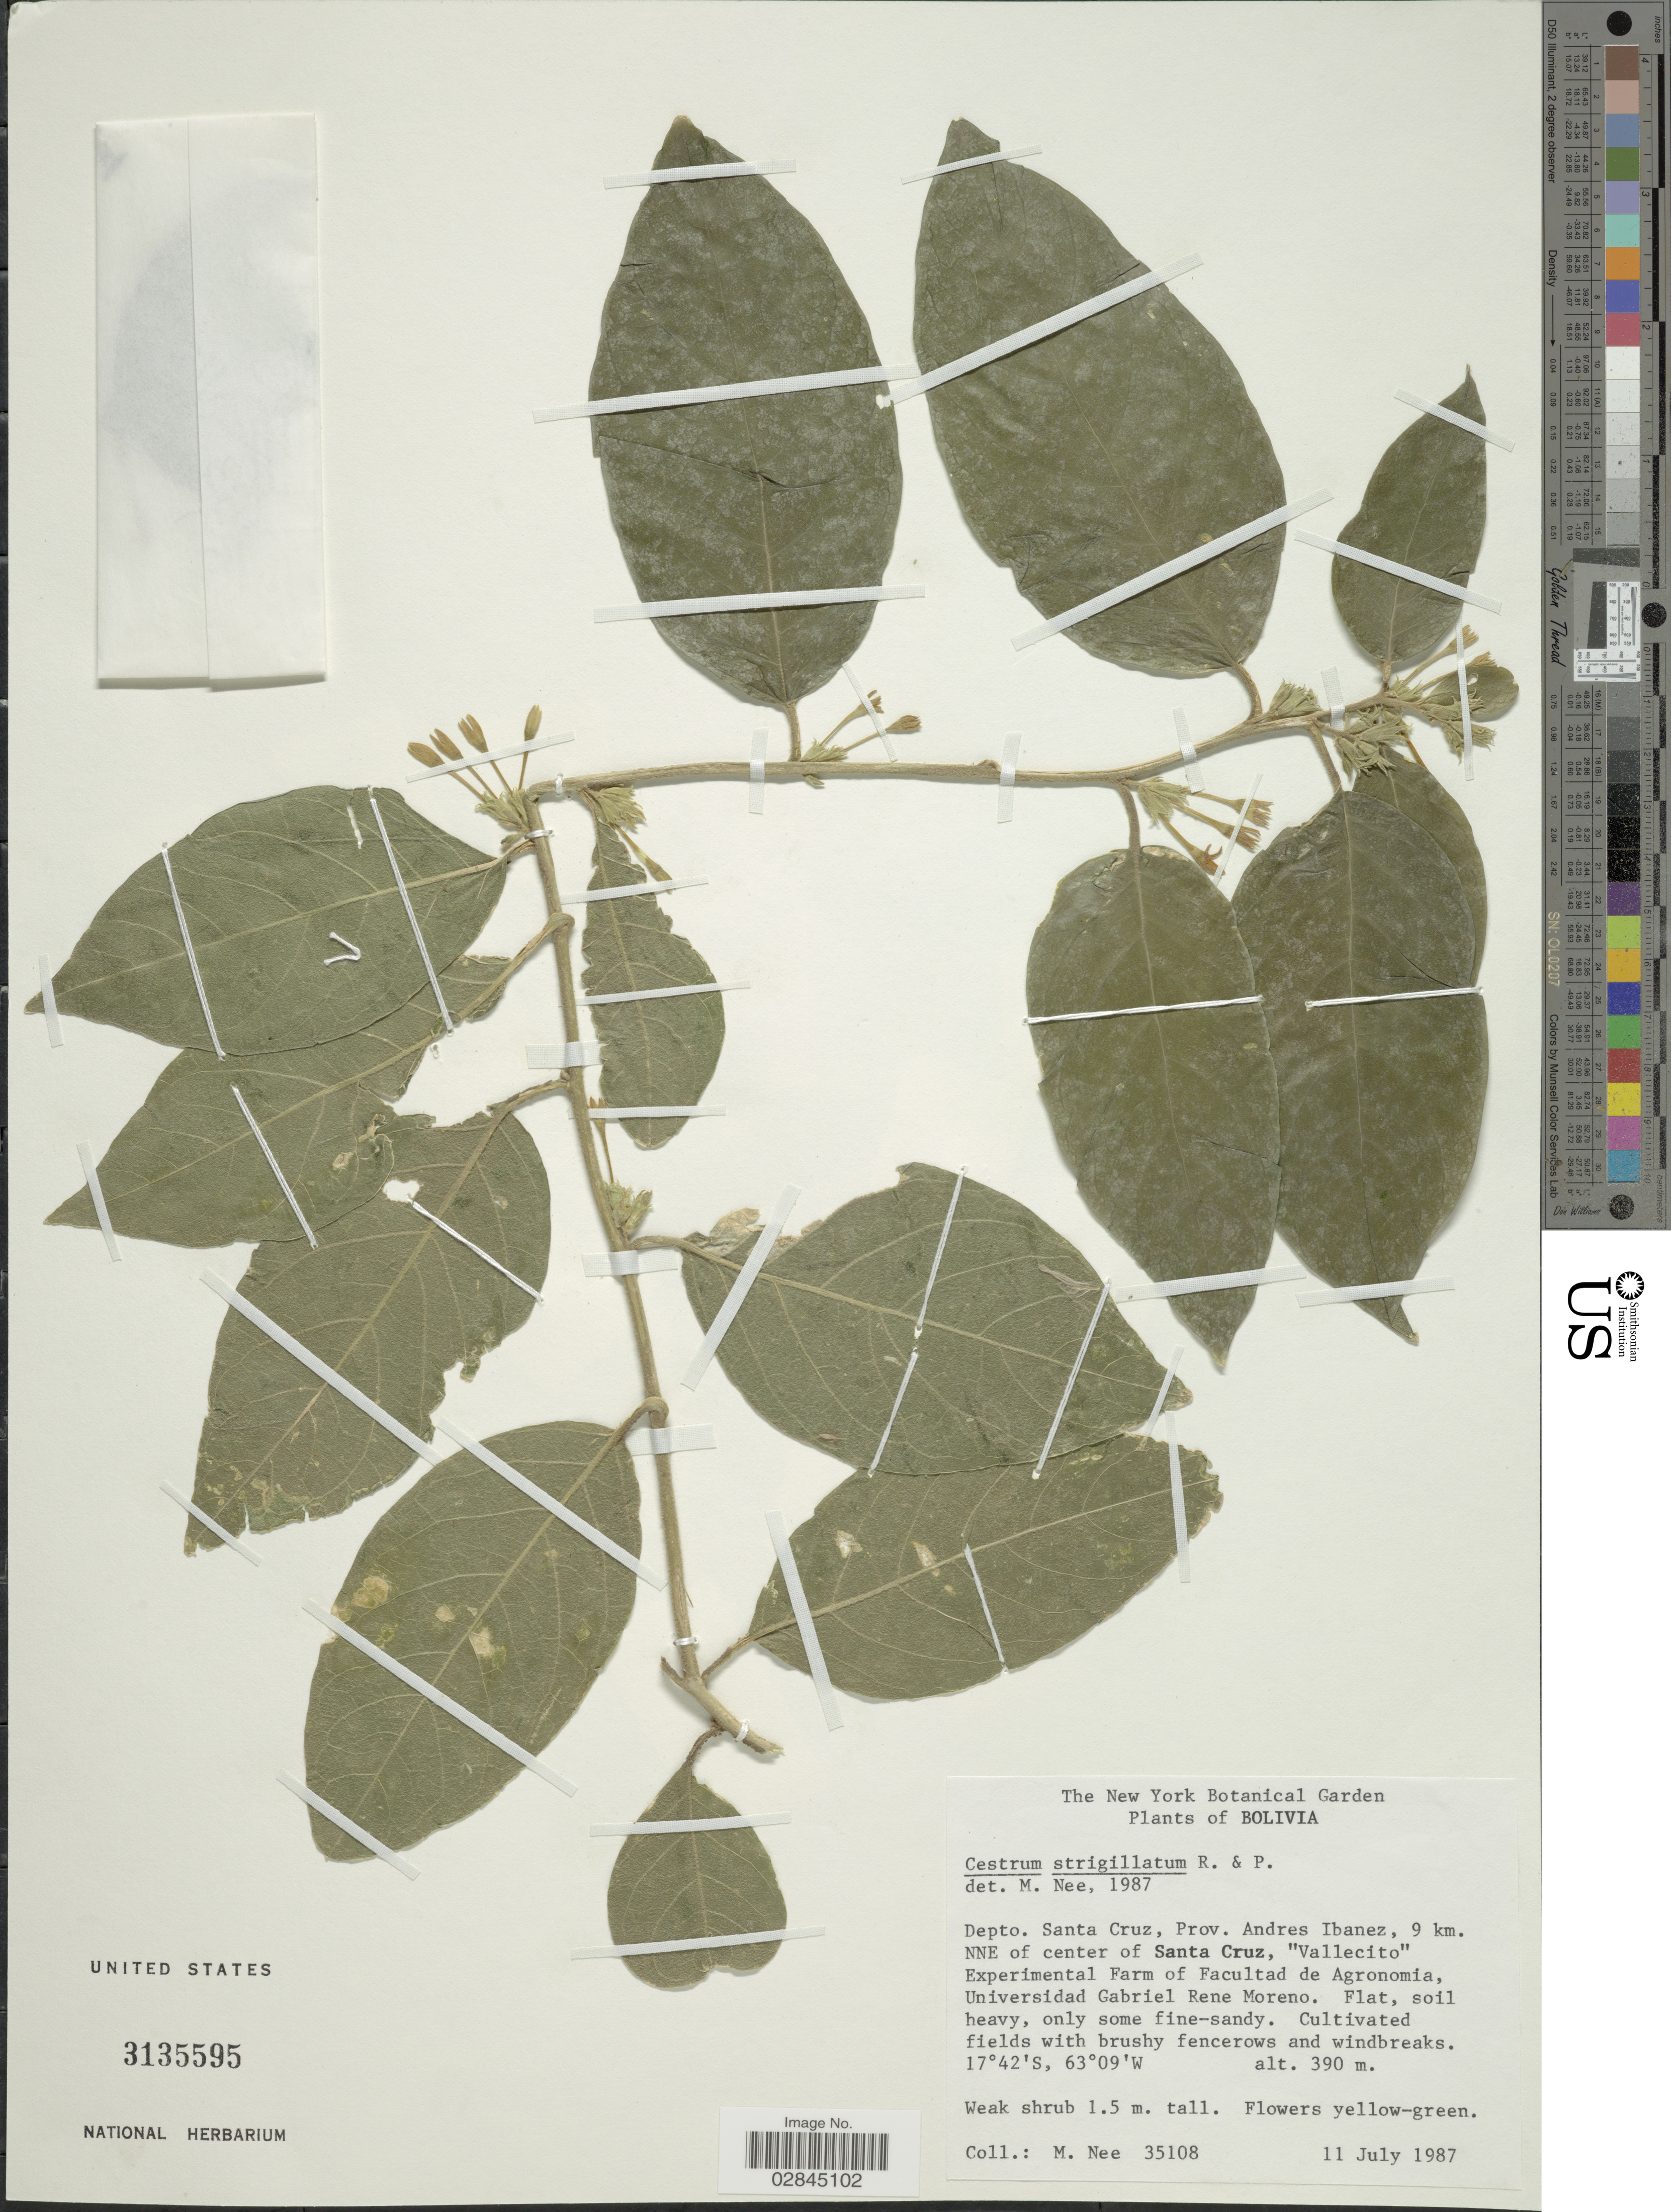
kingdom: Plantae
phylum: Tracheophyta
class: Magnoliopsida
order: Solanales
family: Solanaceae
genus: Cestrum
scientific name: Cestrum strigilatum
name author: Ruiz & Pav.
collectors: M. Nee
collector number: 35108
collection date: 1987-07-11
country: Bolivia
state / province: Santa Cruz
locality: Depto. Santa Cruz, Prov. Andres Ibanez, 9 km. NNE of center of Santa Cruz, "Vallecito" Experimental Farm of Facultad de Agronomia, Unversidad Gabriel Rene Moreno.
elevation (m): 390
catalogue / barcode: US 3135595